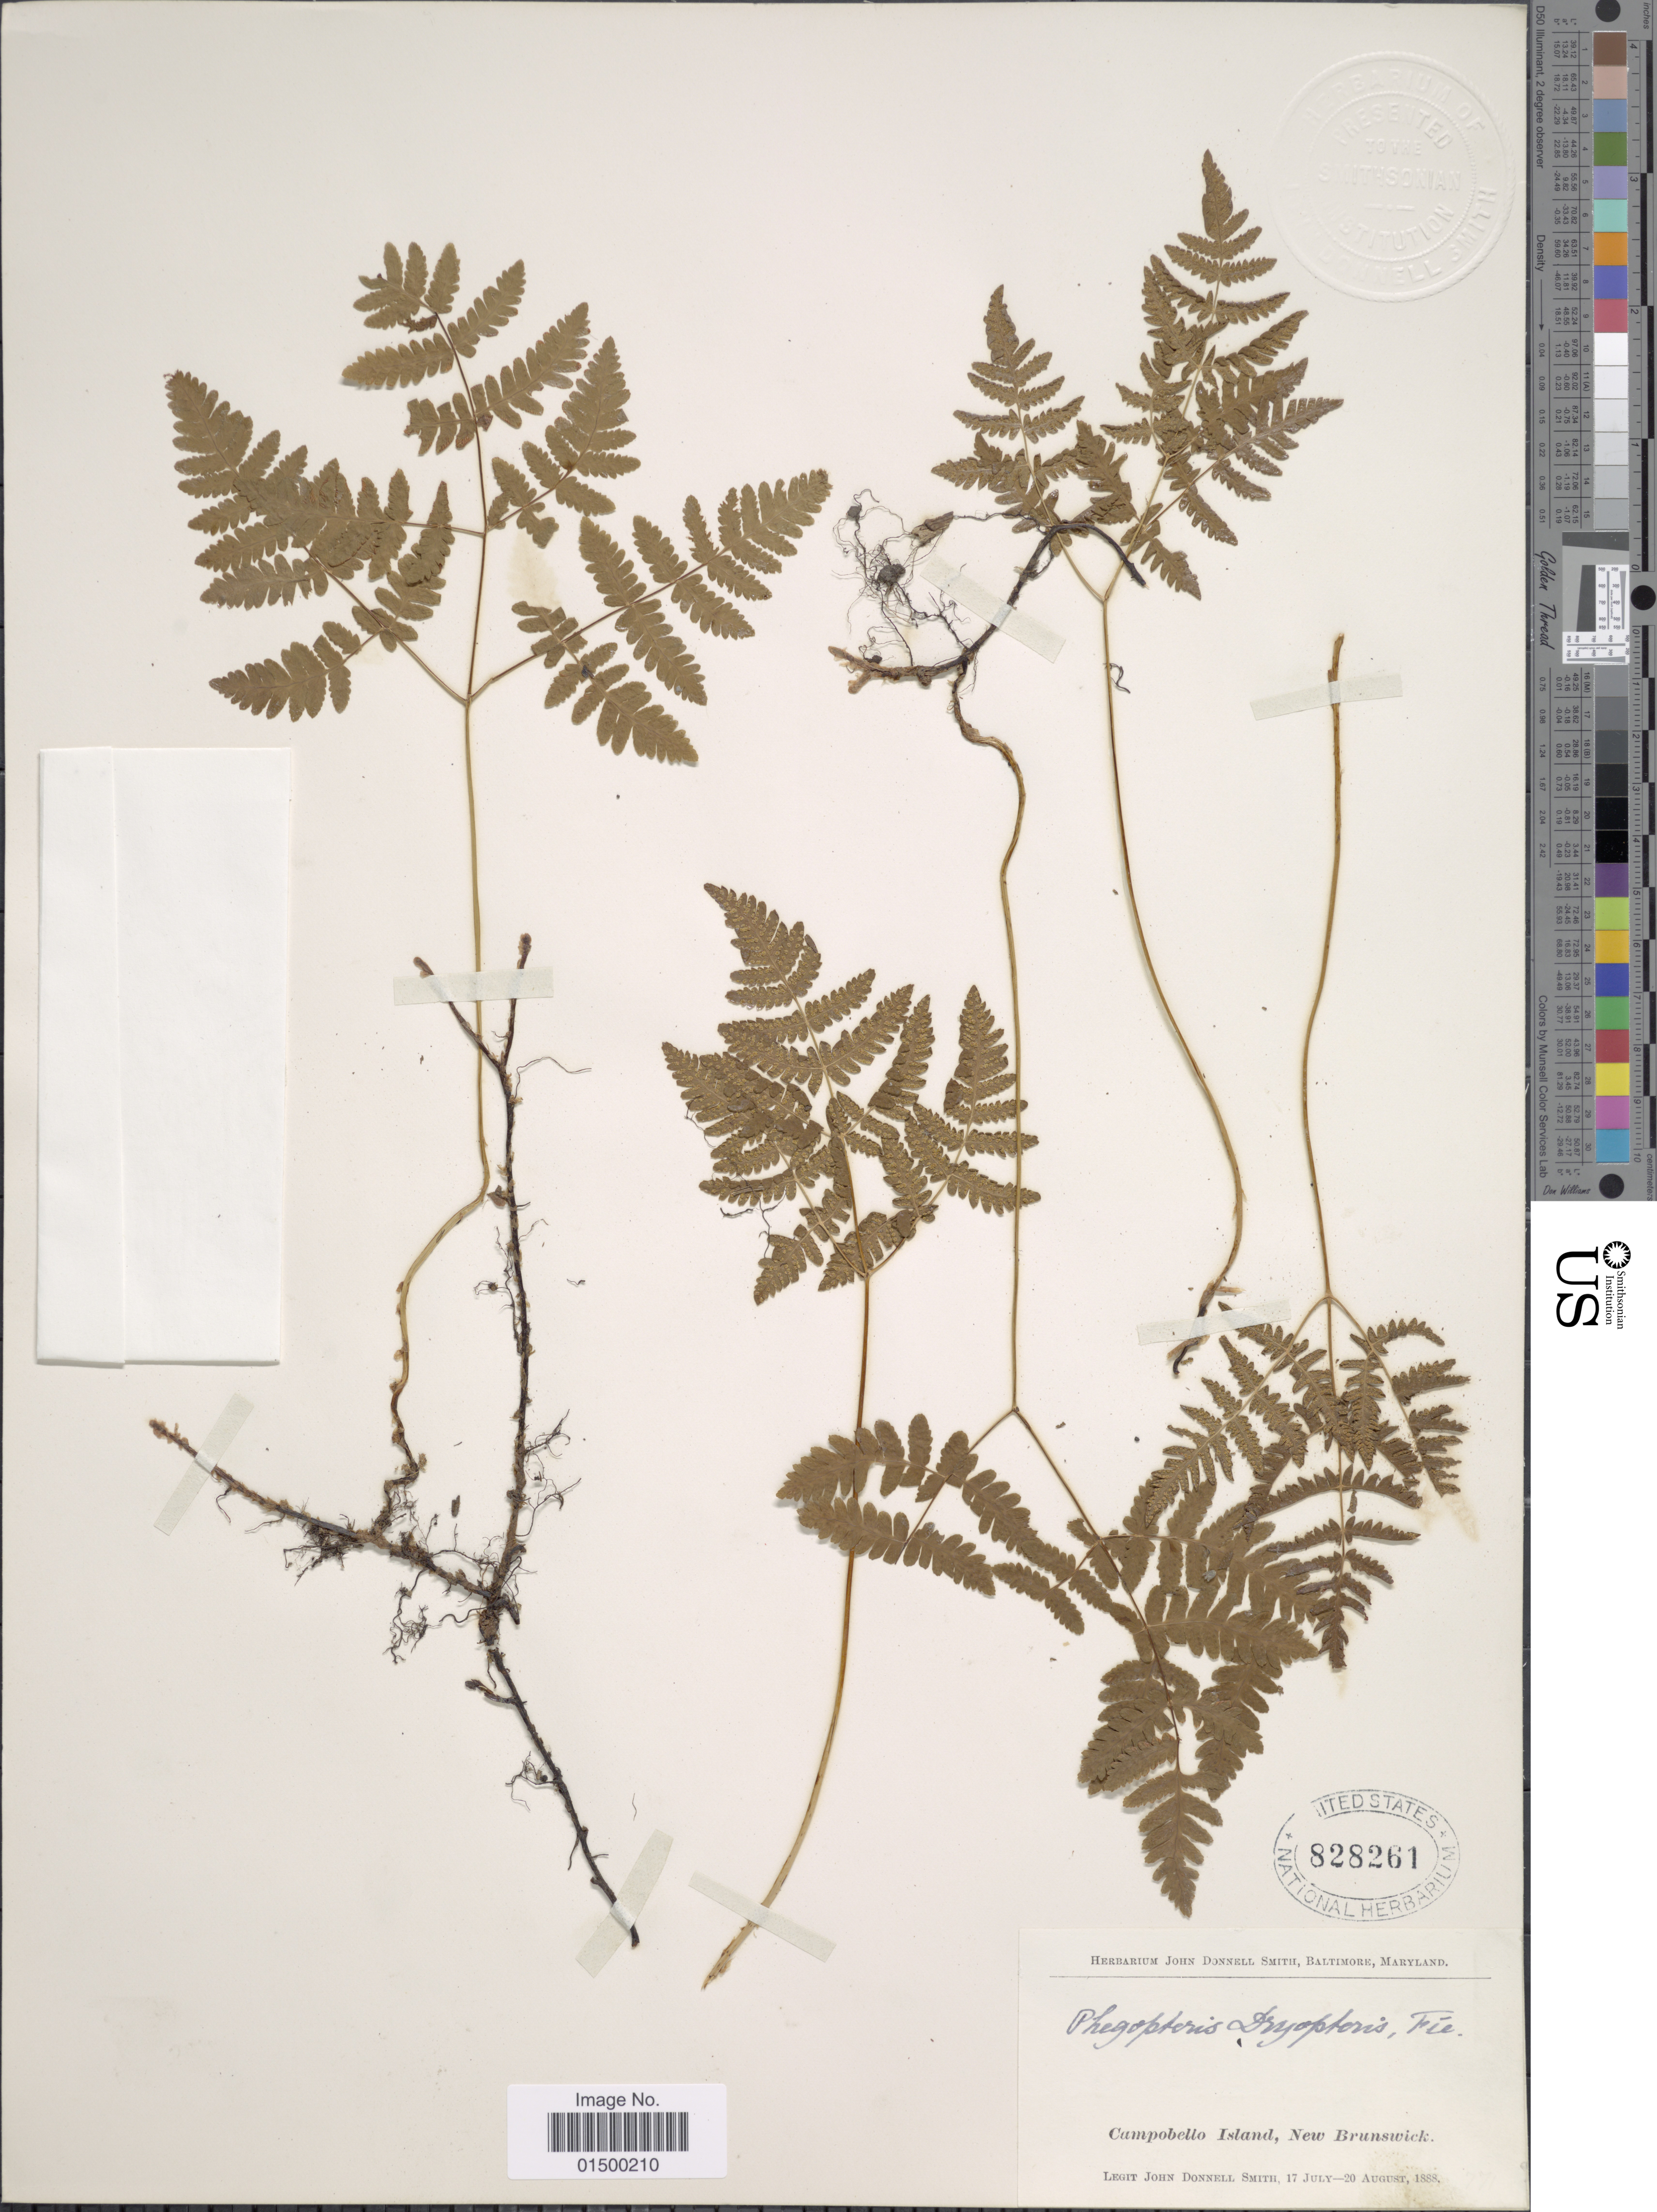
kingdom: Plantae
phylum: Tracheophyta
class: Polypodiopsida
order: Polypodiales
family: Cystopteridaceae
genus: Gymnocarpium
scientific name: Gymnocarpium disjunctum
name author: (Rupr.) Ching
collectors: J. Donnell Smith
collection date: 1888-07-17/1888-08-20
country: Canada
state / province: New Brunswick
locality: Campobello Island, New Brunswick.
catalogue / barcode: US 828261